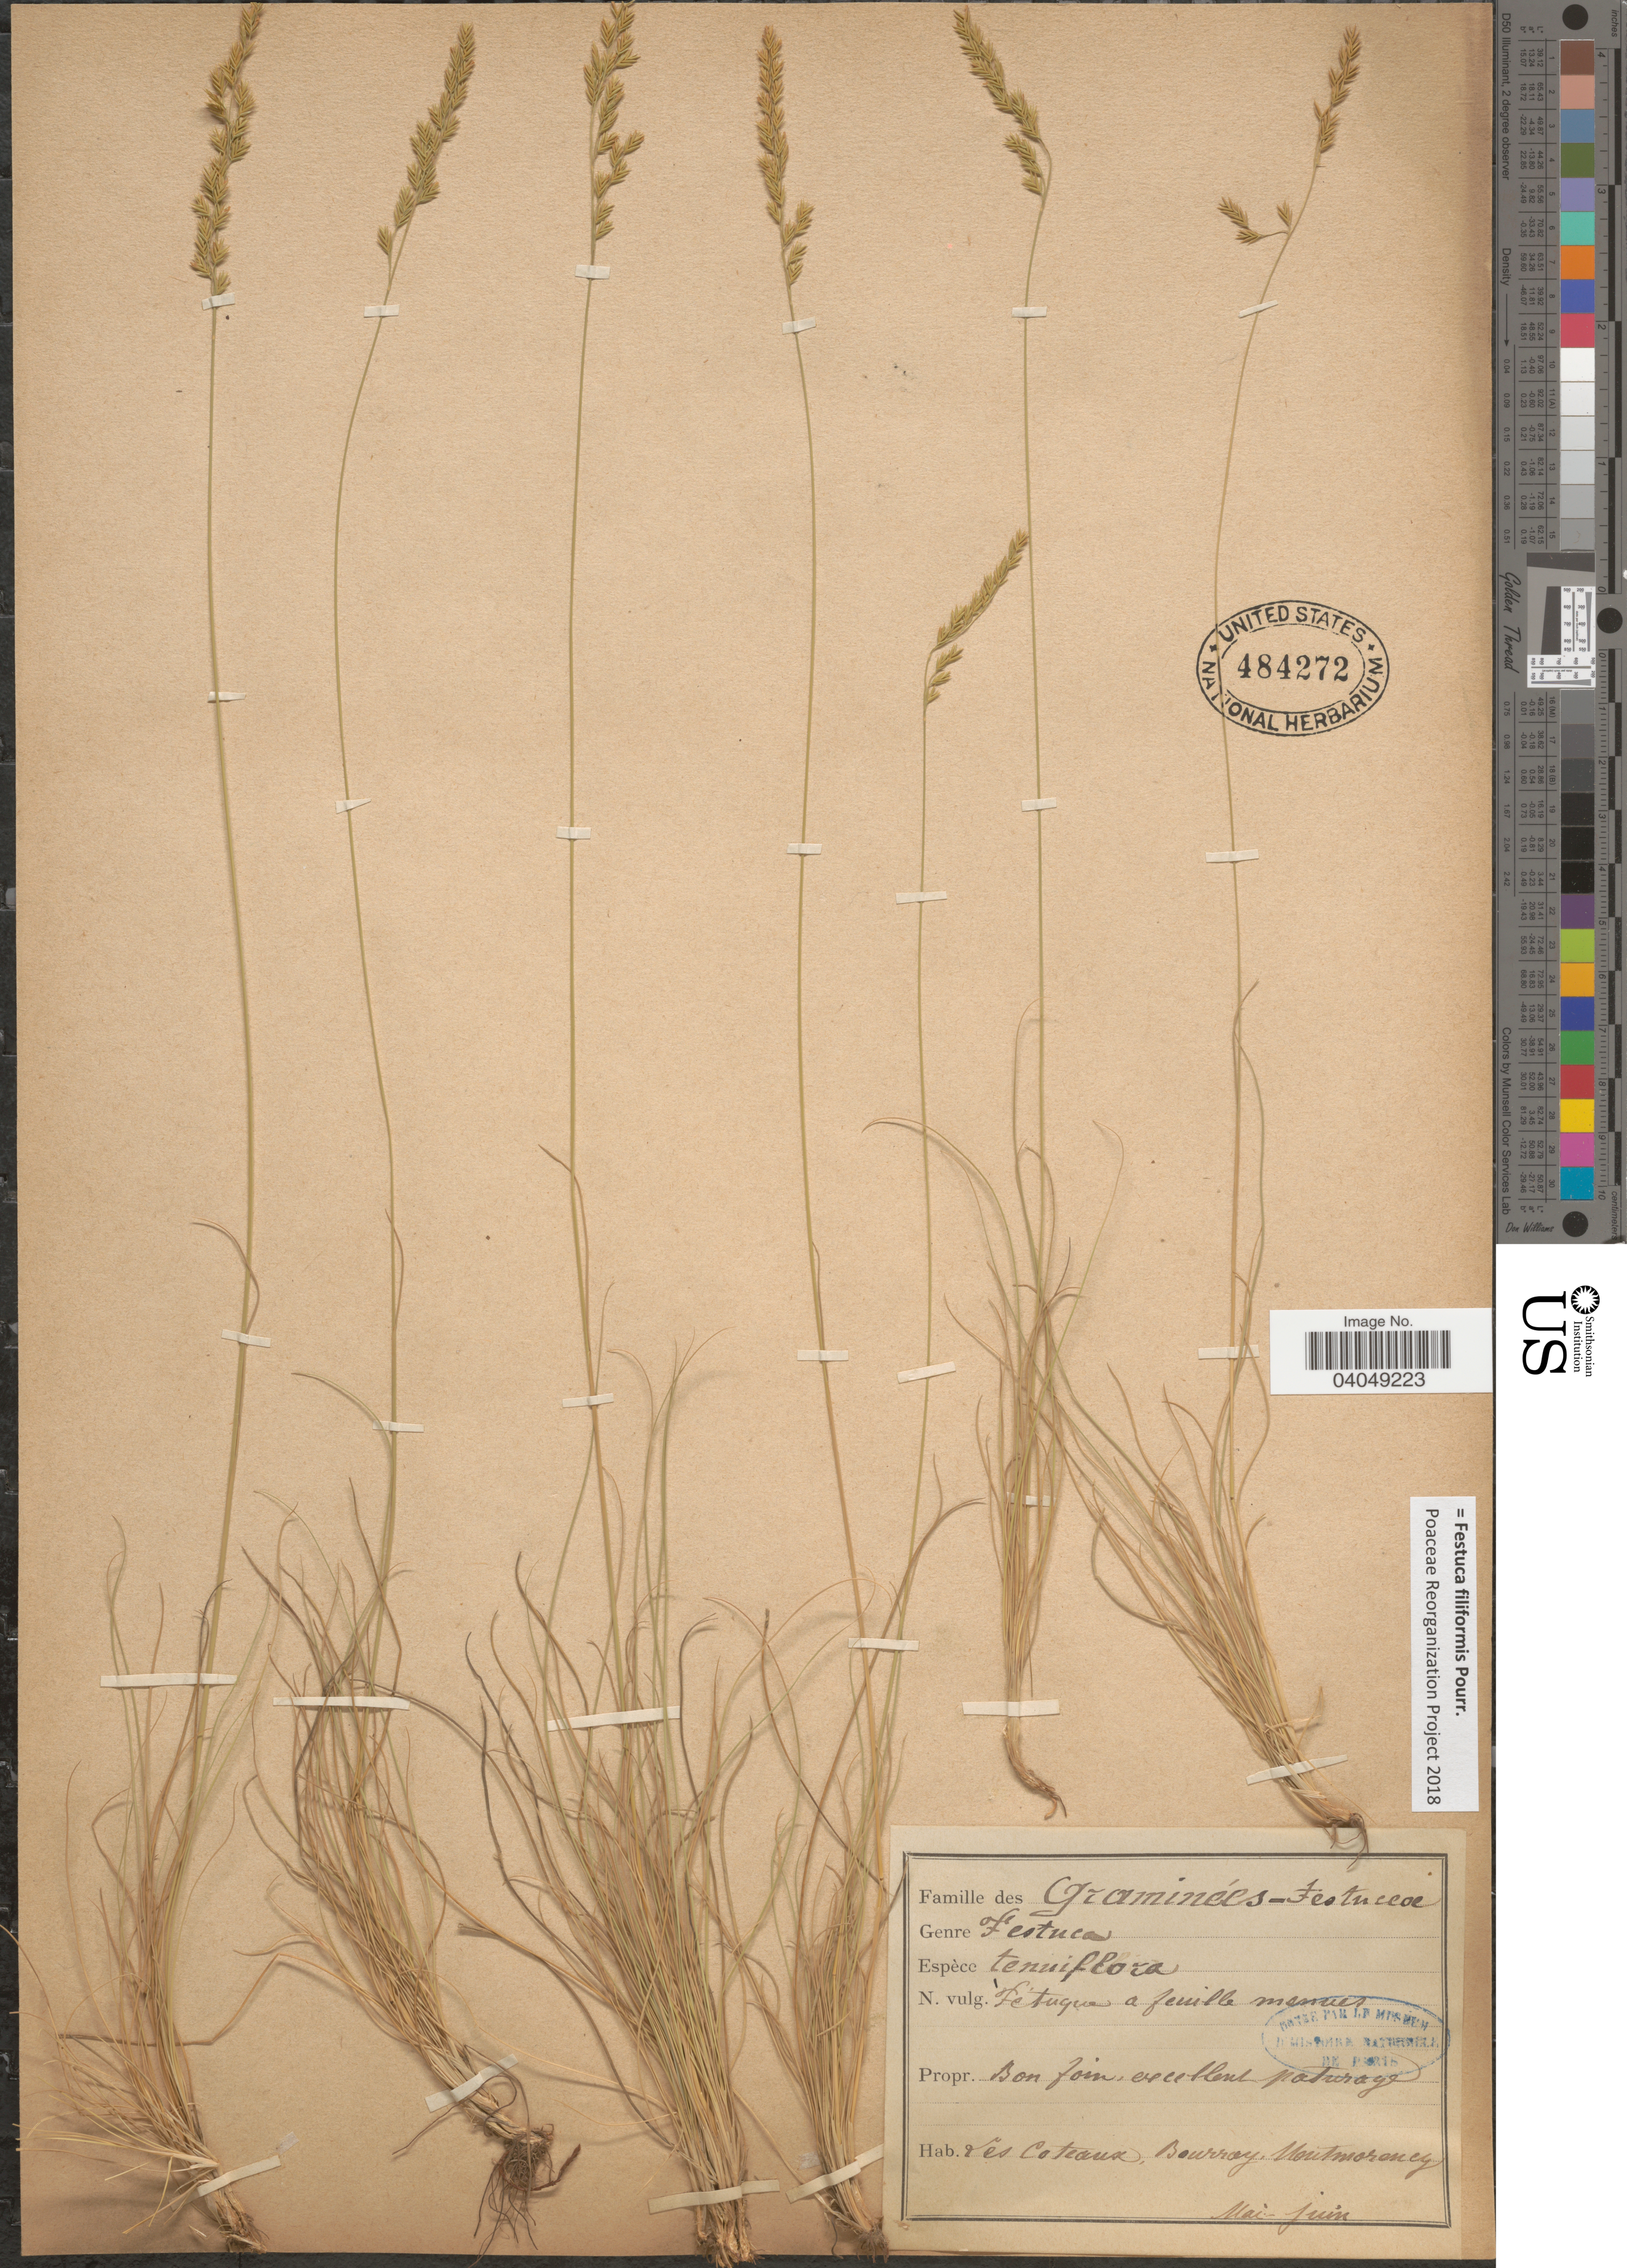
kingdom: Plantae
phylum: Tracheophyta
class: Liliopsida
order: Poales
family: Poaceae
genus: Festuca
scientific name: Festuca filiformis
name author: Pourr.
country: France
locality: Les Coteaux. Bourray. Montmorency.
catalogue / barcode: US 484272